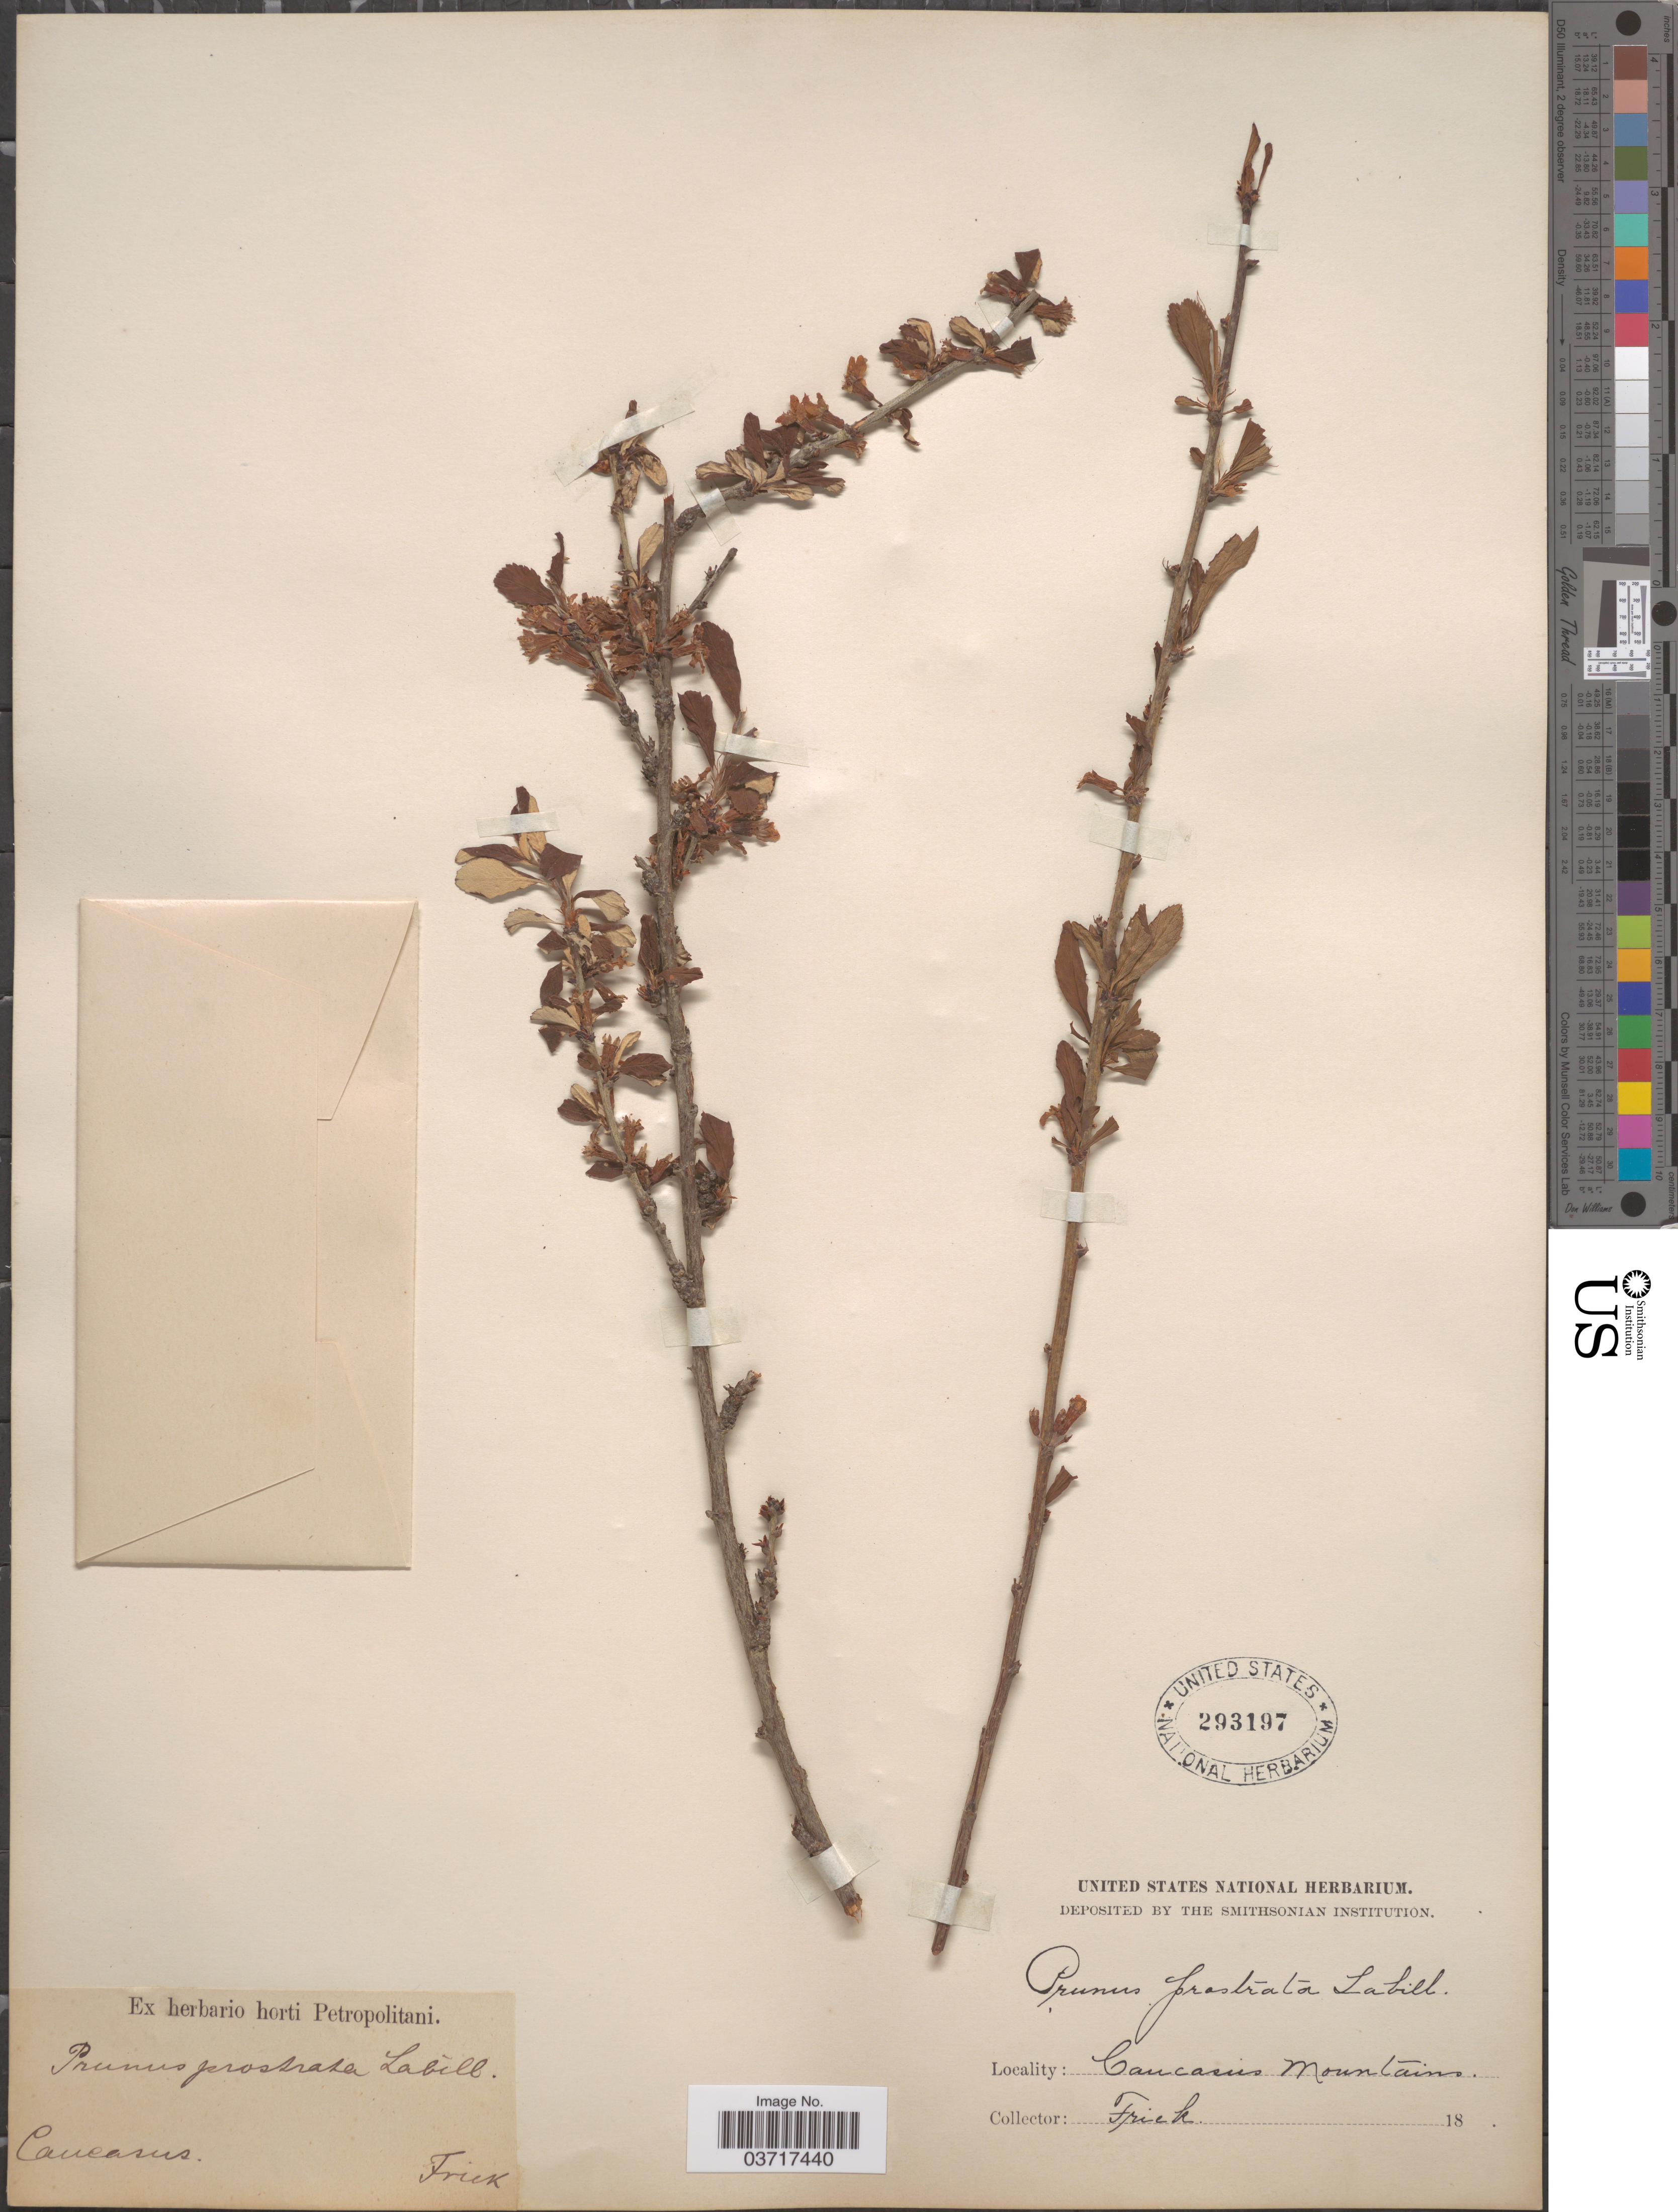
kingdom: Plantae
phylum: Tracheophyta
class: Magnoliopsida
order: Rosales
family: Rosaceae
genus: Prunus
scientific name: Prunus prostrata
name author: Labill.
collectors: Frick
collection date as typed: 18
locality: Caucasus Mountains. Caucasus.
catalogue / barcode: US 293197